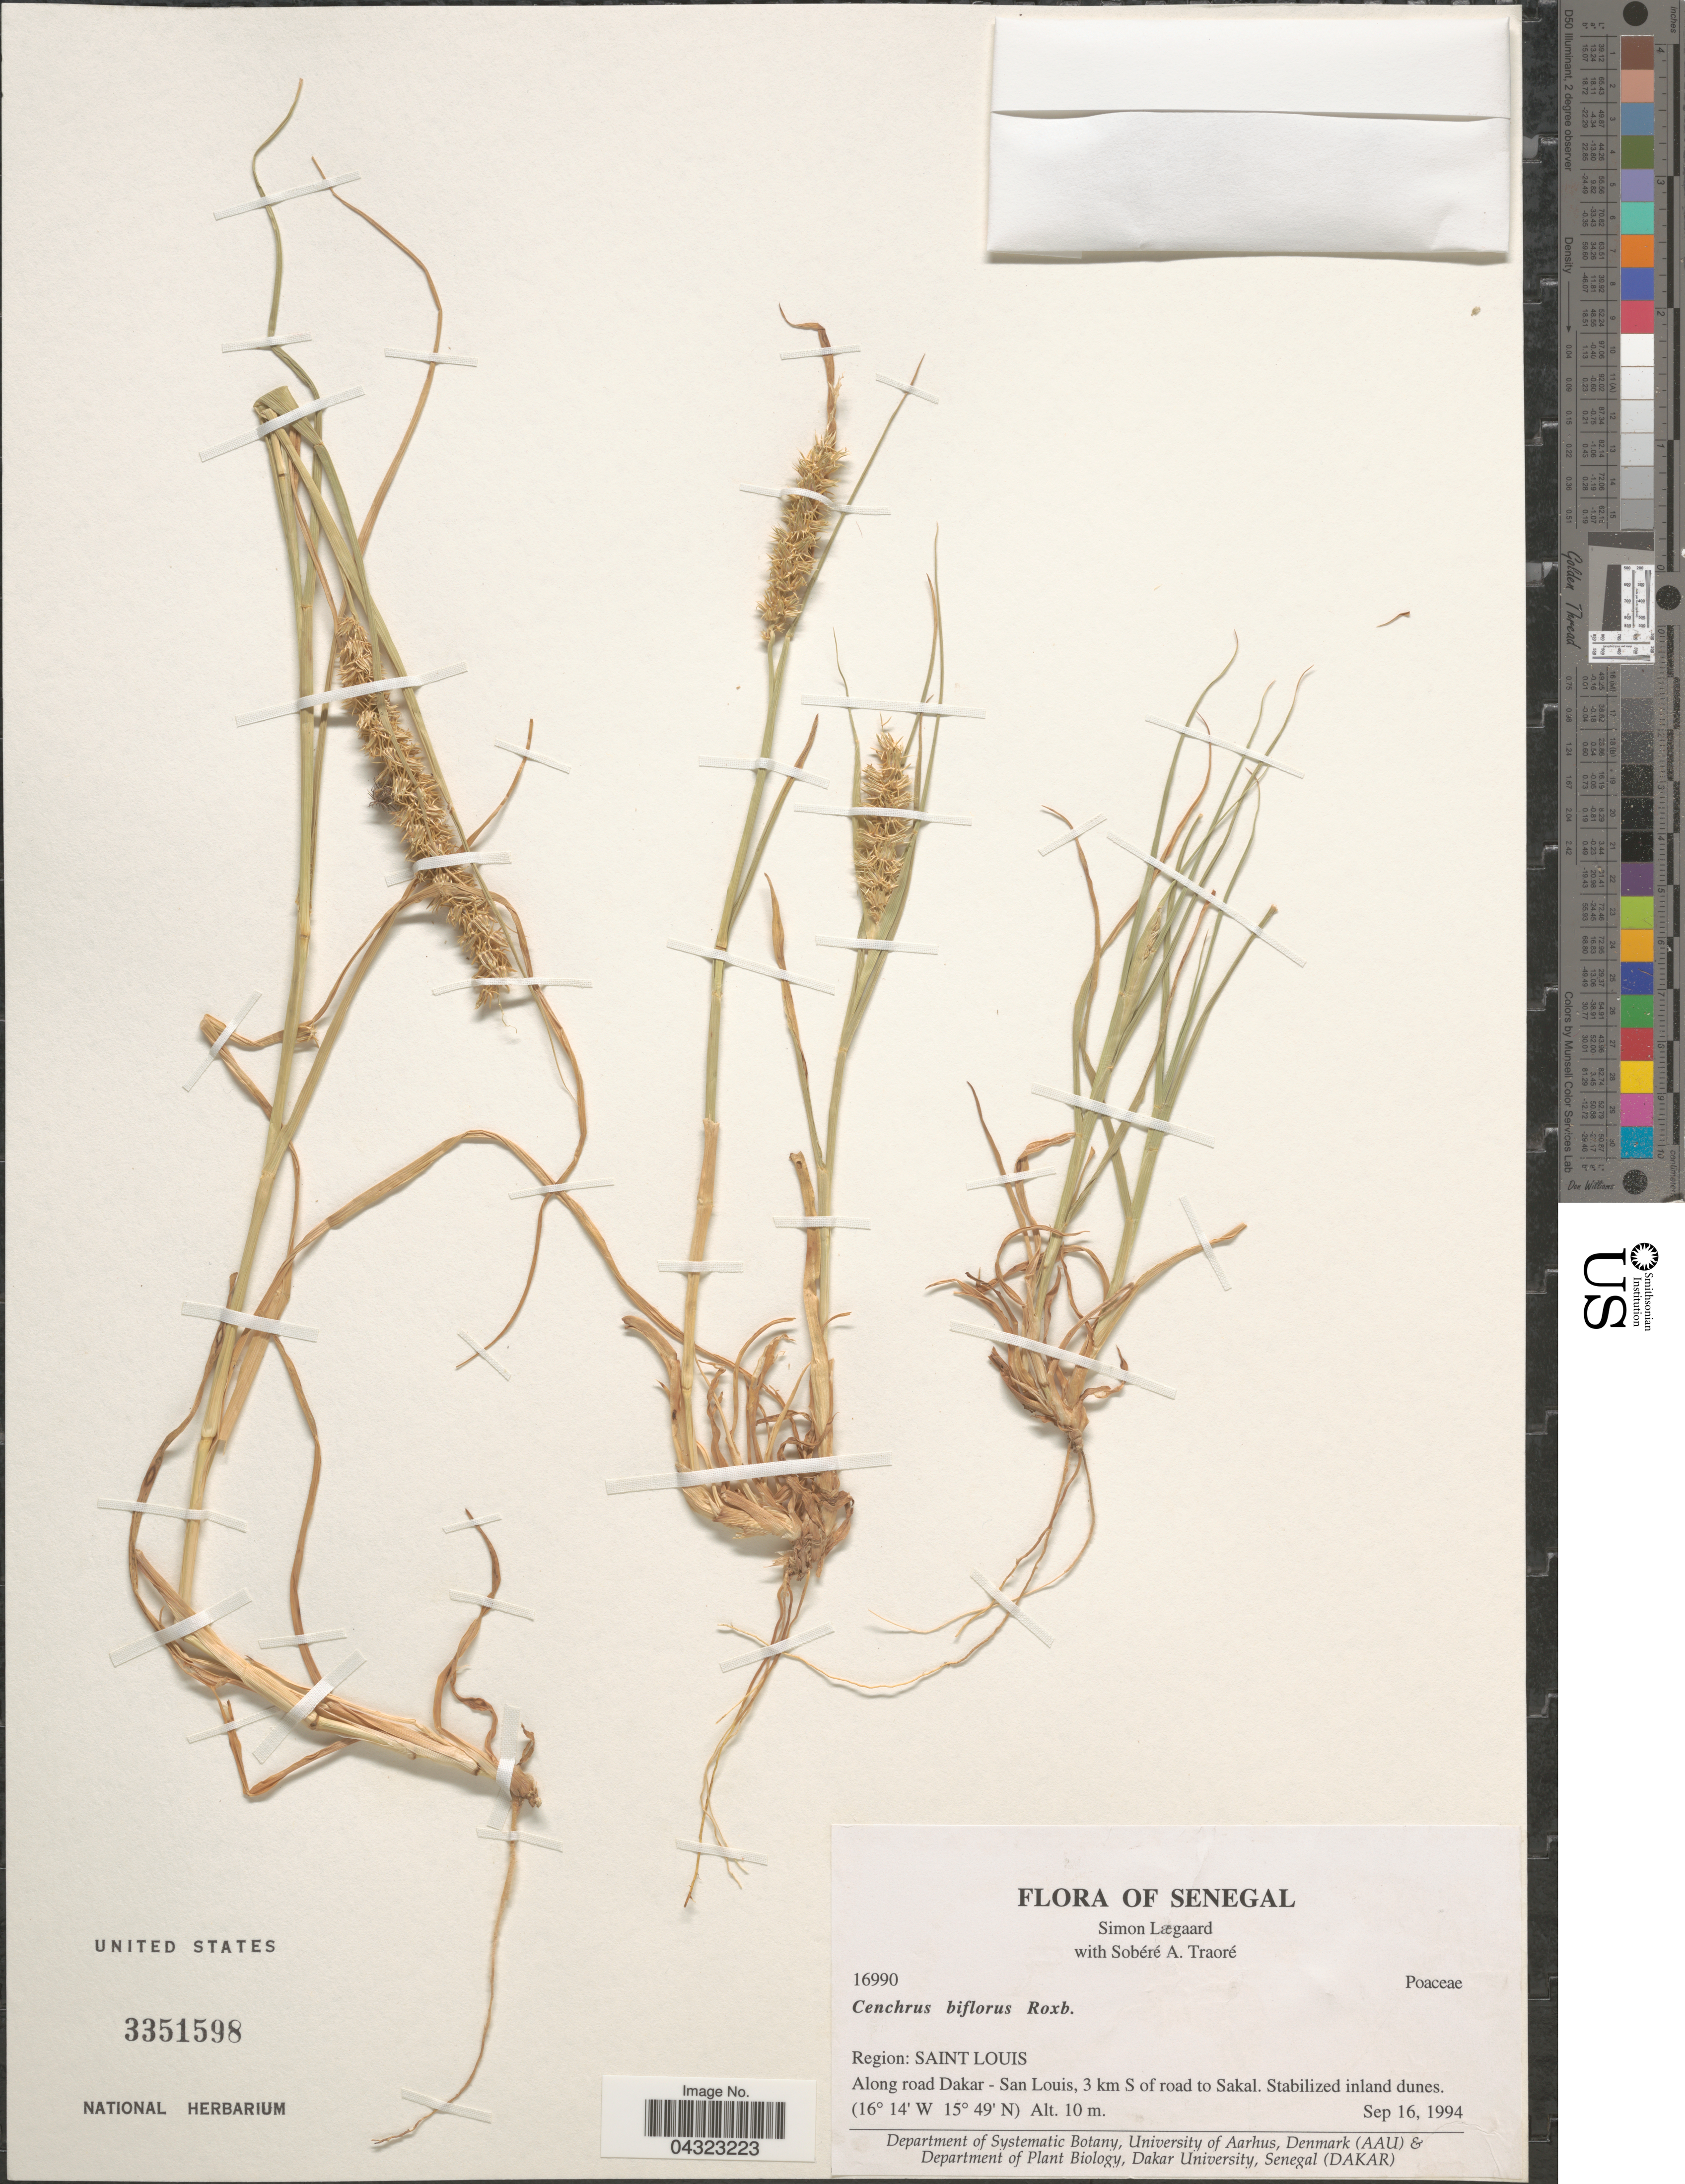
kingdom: Plantae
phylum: Tracheophyta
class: Liliopsida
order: Poales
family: Poaceae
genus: Cenchrus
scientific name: Cenchrus biflorus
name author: Roxb.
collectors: S. Lægaard & S. Traore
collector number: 16990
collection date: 1994-09-16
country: Senegal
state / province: Saint-Louis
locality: Region: Saint Louis. Along road Dakar - San Louis, 3 km S of road to Sakal.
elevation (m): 10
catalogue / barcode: US 3351598